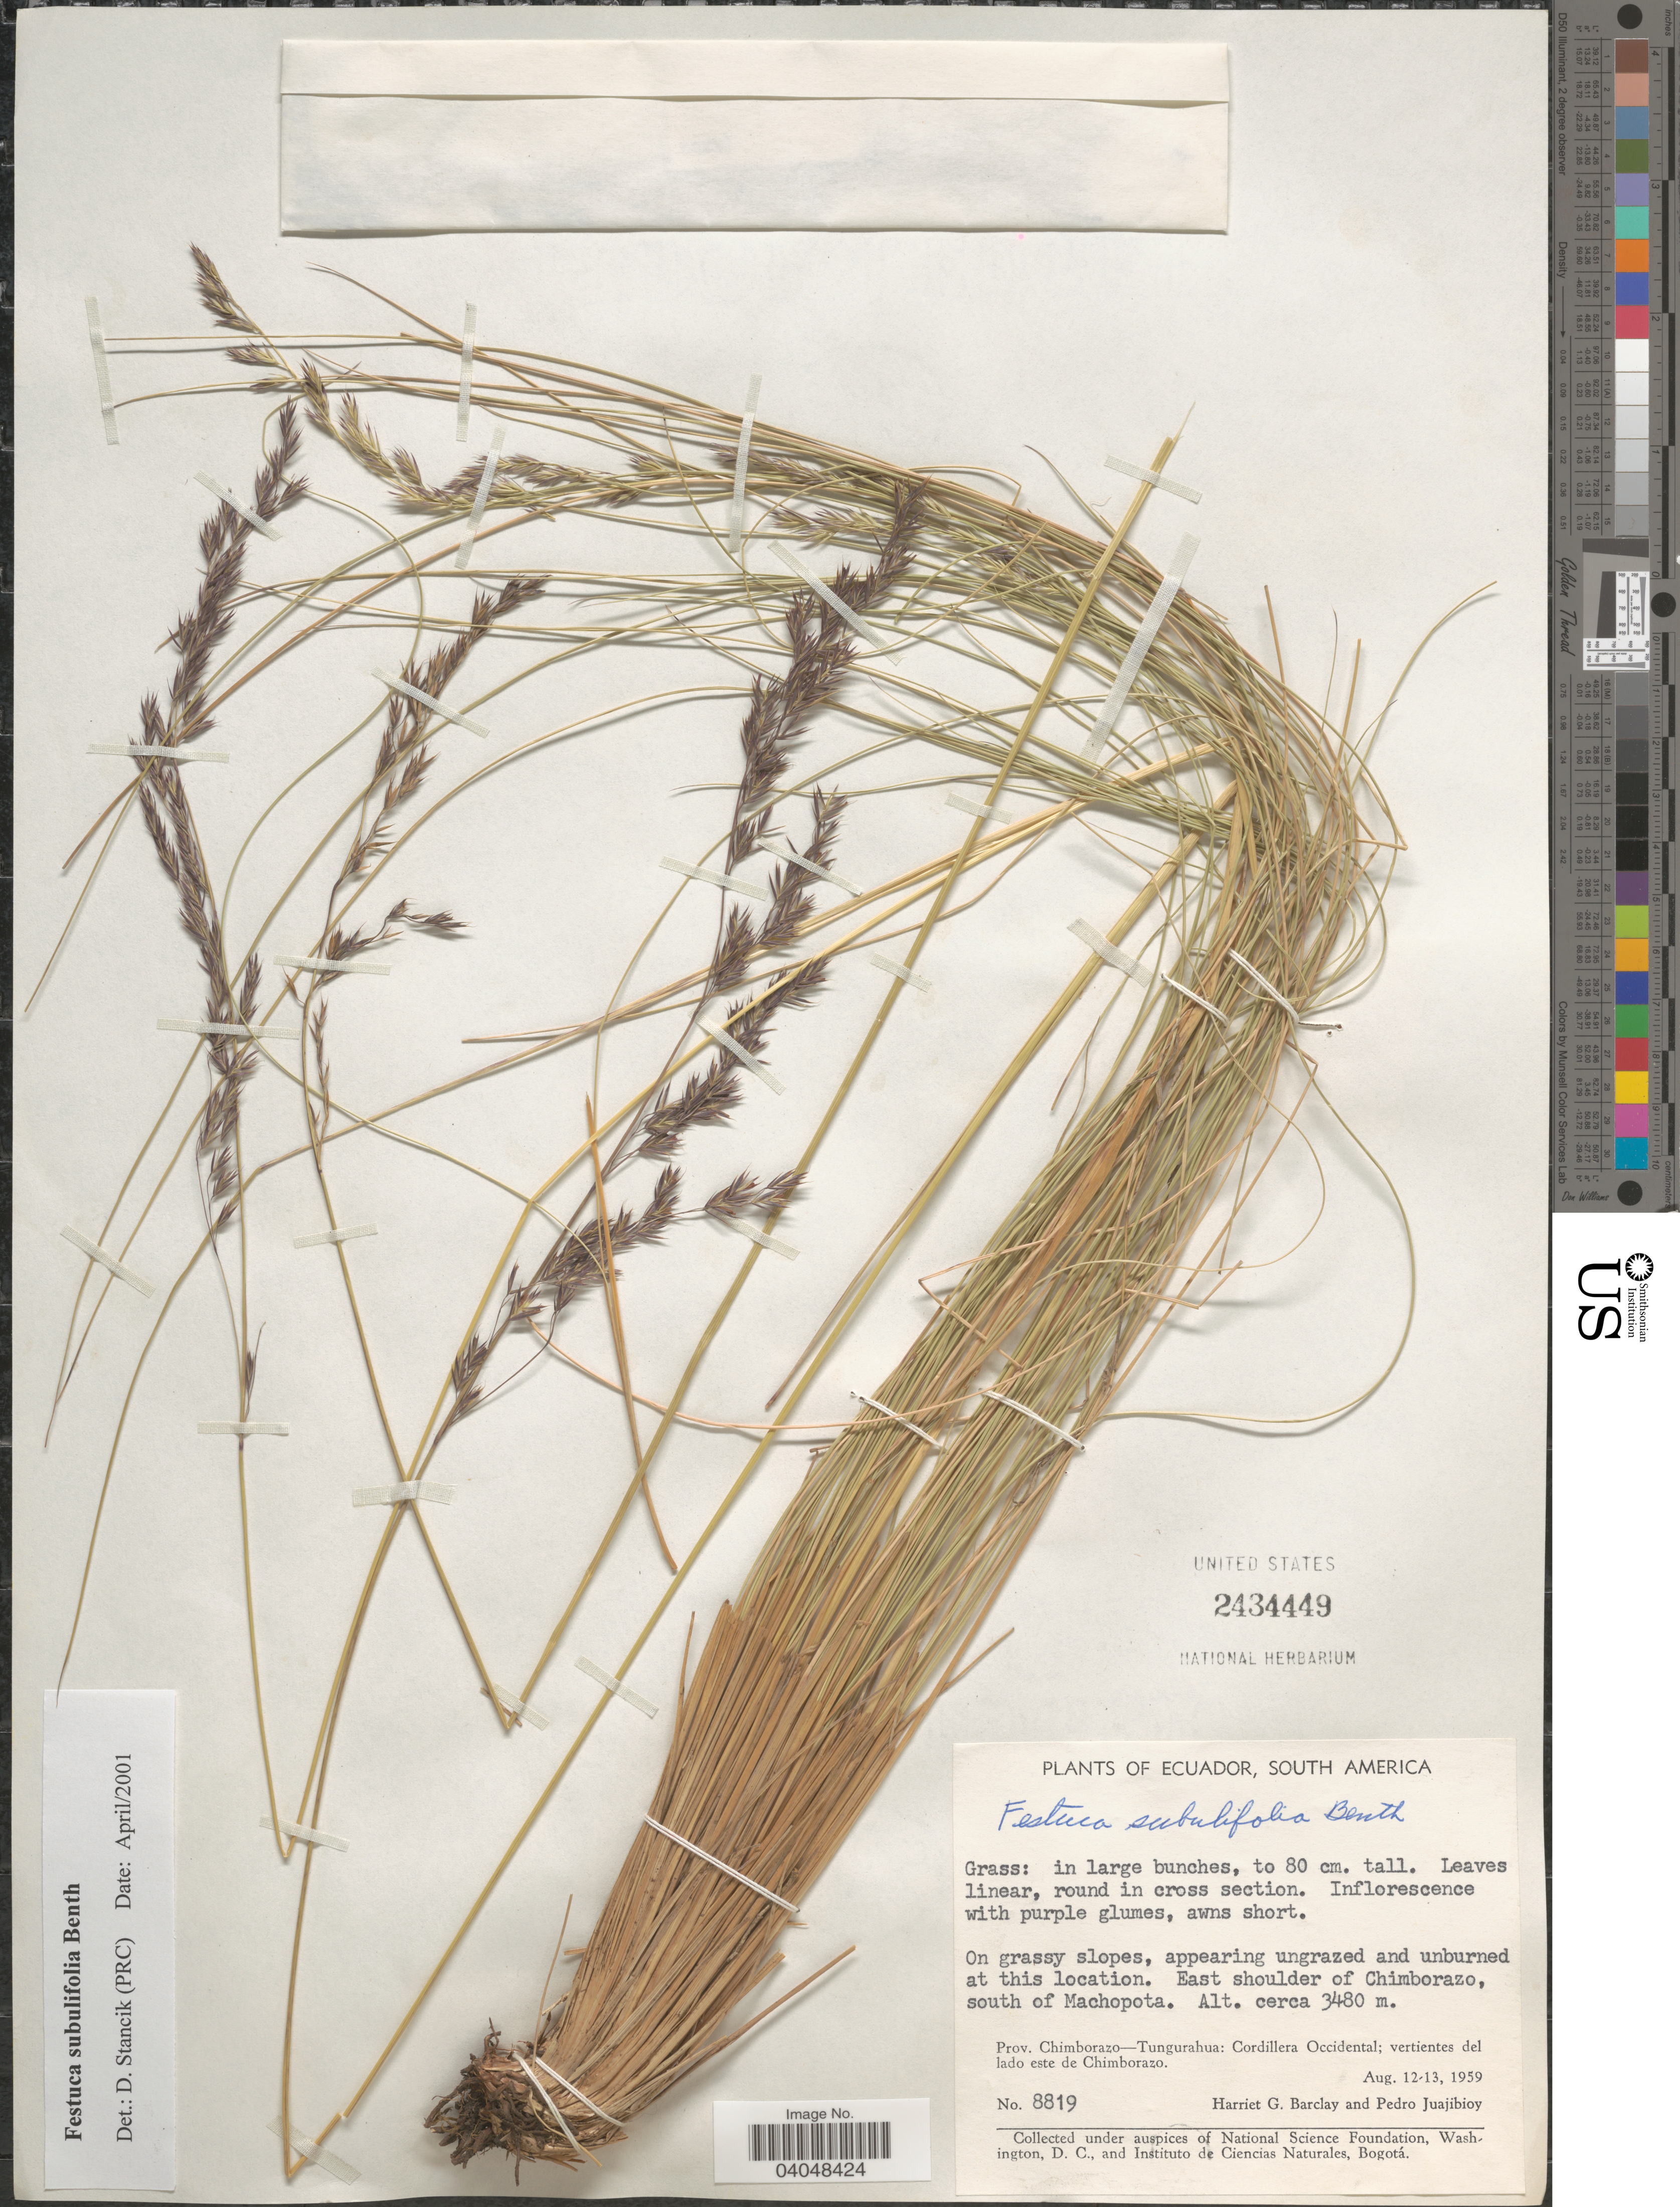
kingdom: Plantae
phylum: Tracheophyta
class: Liliopsida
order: Poales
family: Poaceae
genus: Festuca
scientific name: Festuca subulifolia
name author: Benth.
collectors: H. G. Barclay & P. Juajibioy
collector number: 8819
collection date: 1959-08-12/1959-08-13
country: Ecuador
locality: East shoulder of Chimborazo, south of Machopota. Prov. Chimborazo-Tungurahua: Cordillera Occidental; vertientes del lado este de Chimborazo.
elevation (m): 3480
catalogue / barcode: US 2434449